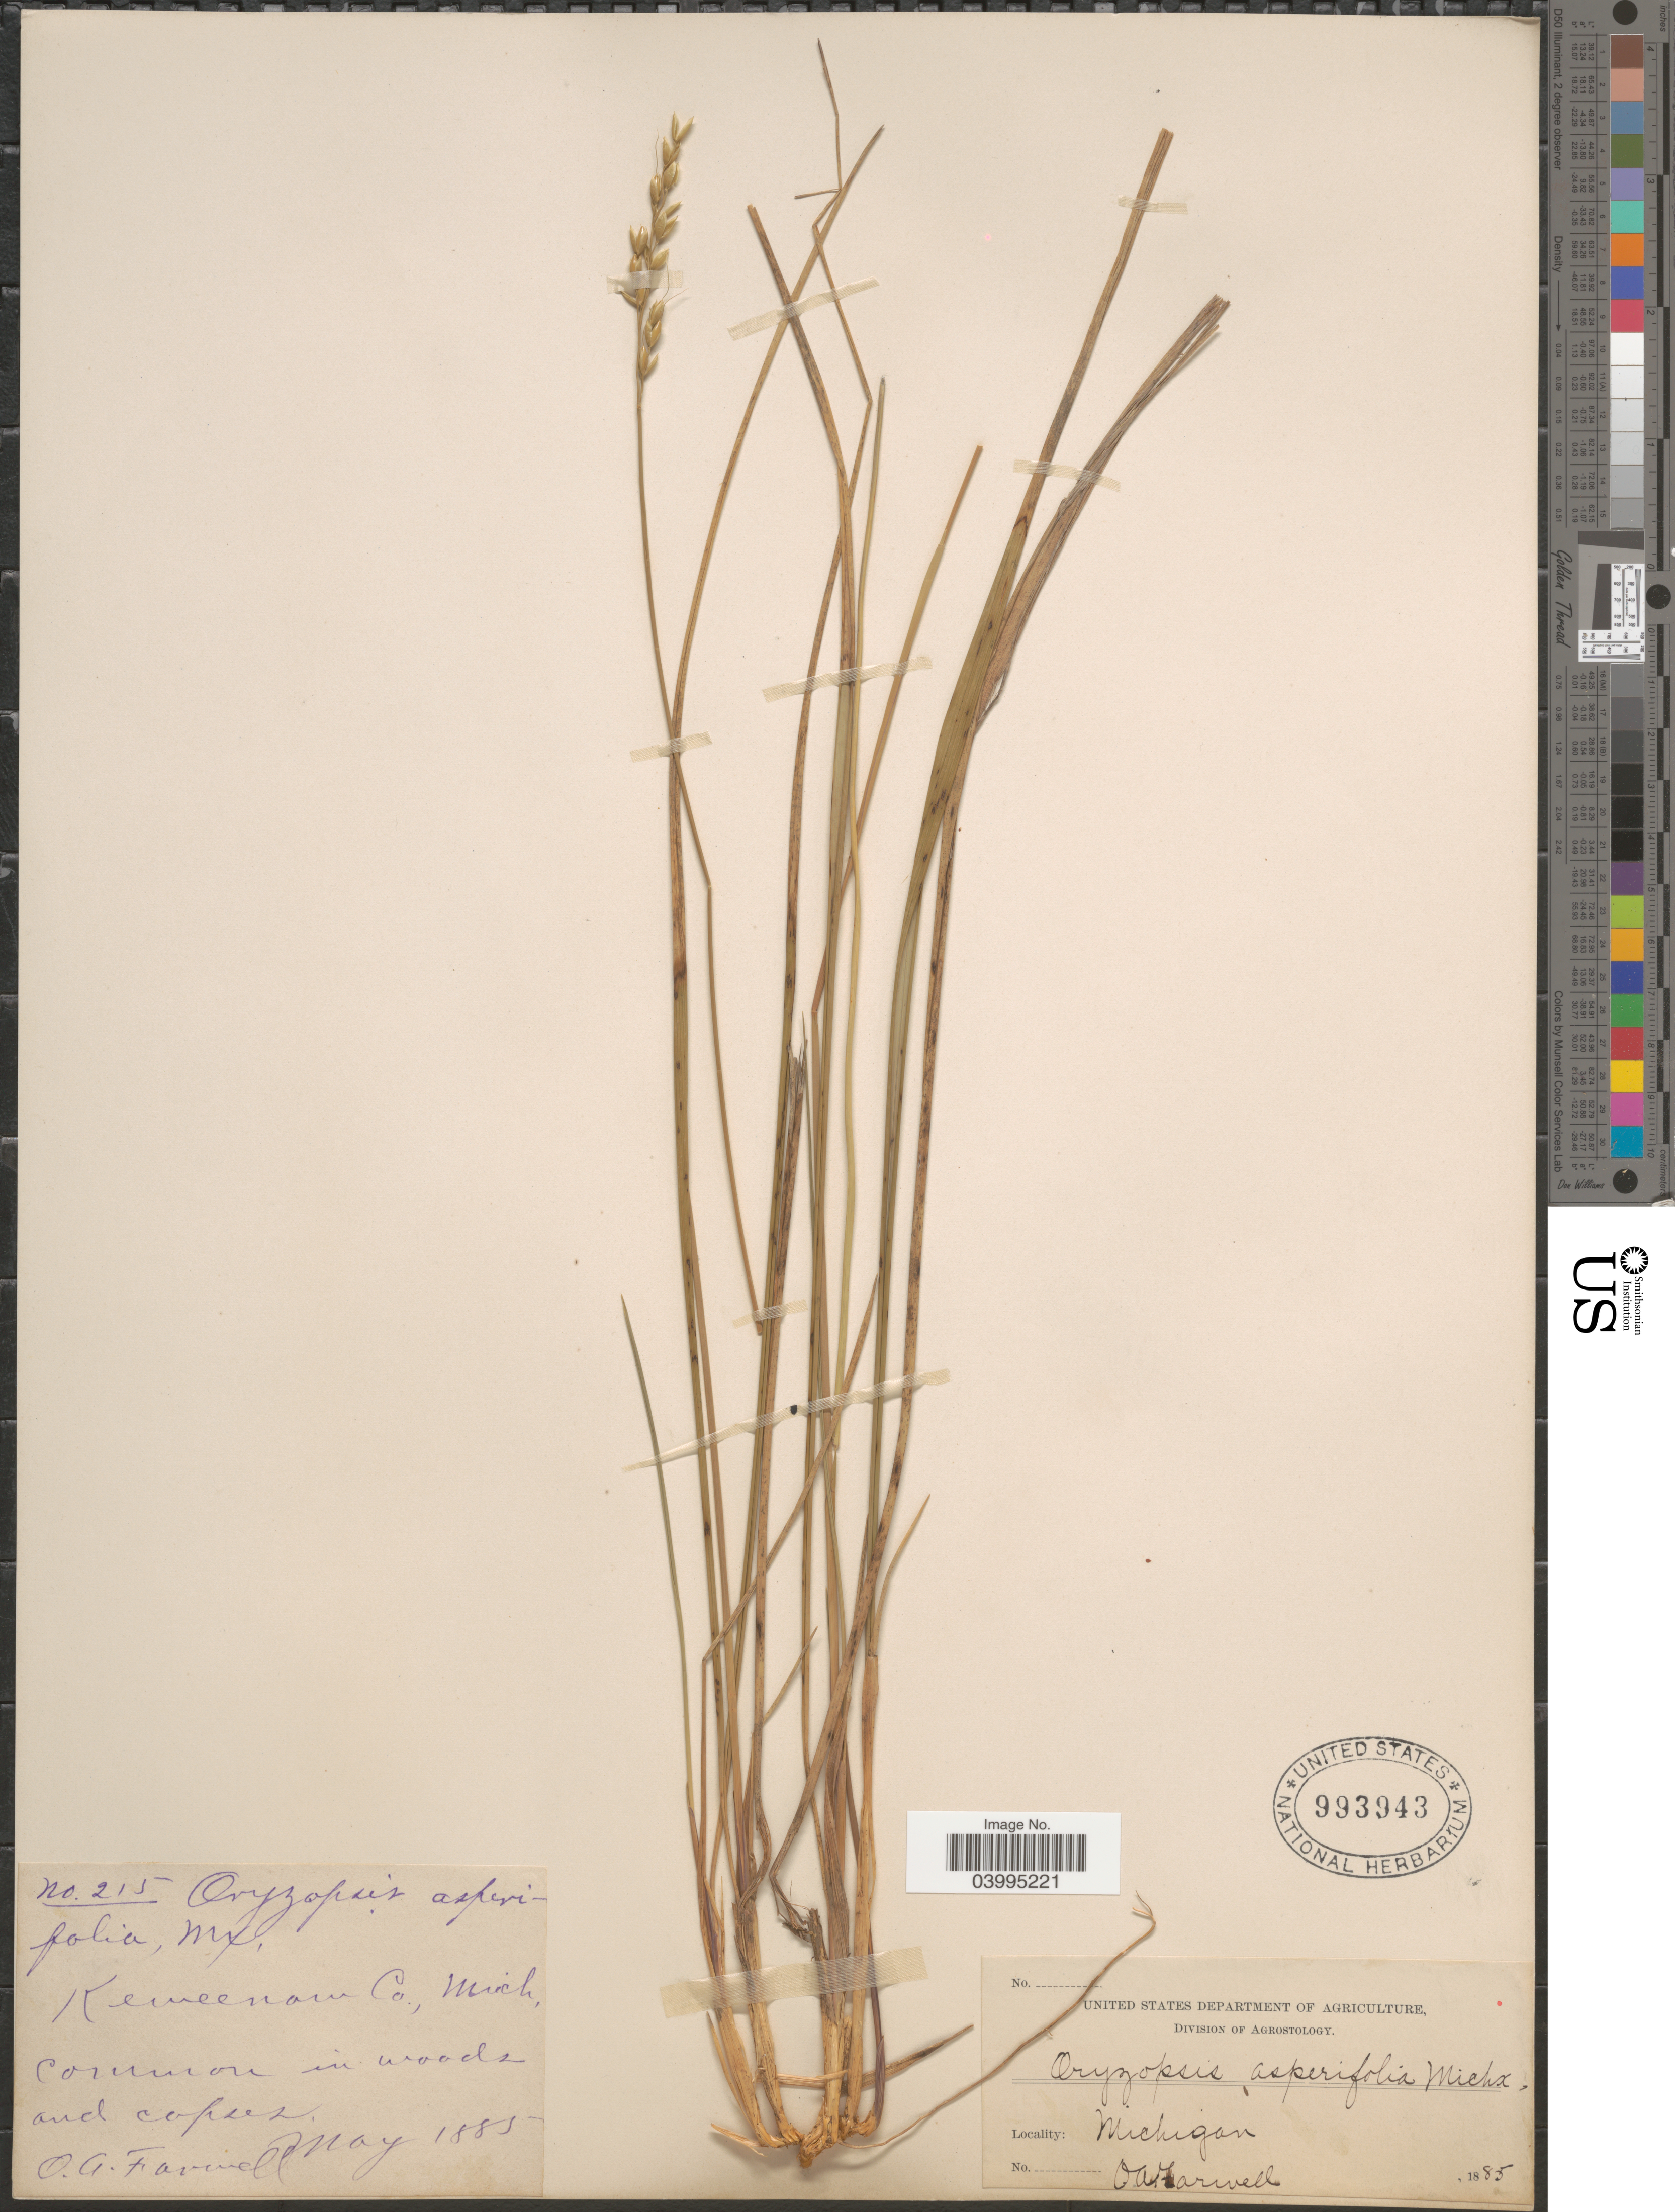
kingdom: Plantae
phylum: Tracheophyta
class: Liliopsida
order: Poales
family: Poaceae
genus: Oryzopsis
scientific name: Oryzopsis asperifolia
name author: Michx.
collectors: O. Farwell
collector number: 215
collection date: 1885-05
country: United States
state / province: Michigan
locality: Keweenaw Co.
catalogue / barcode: US 993943